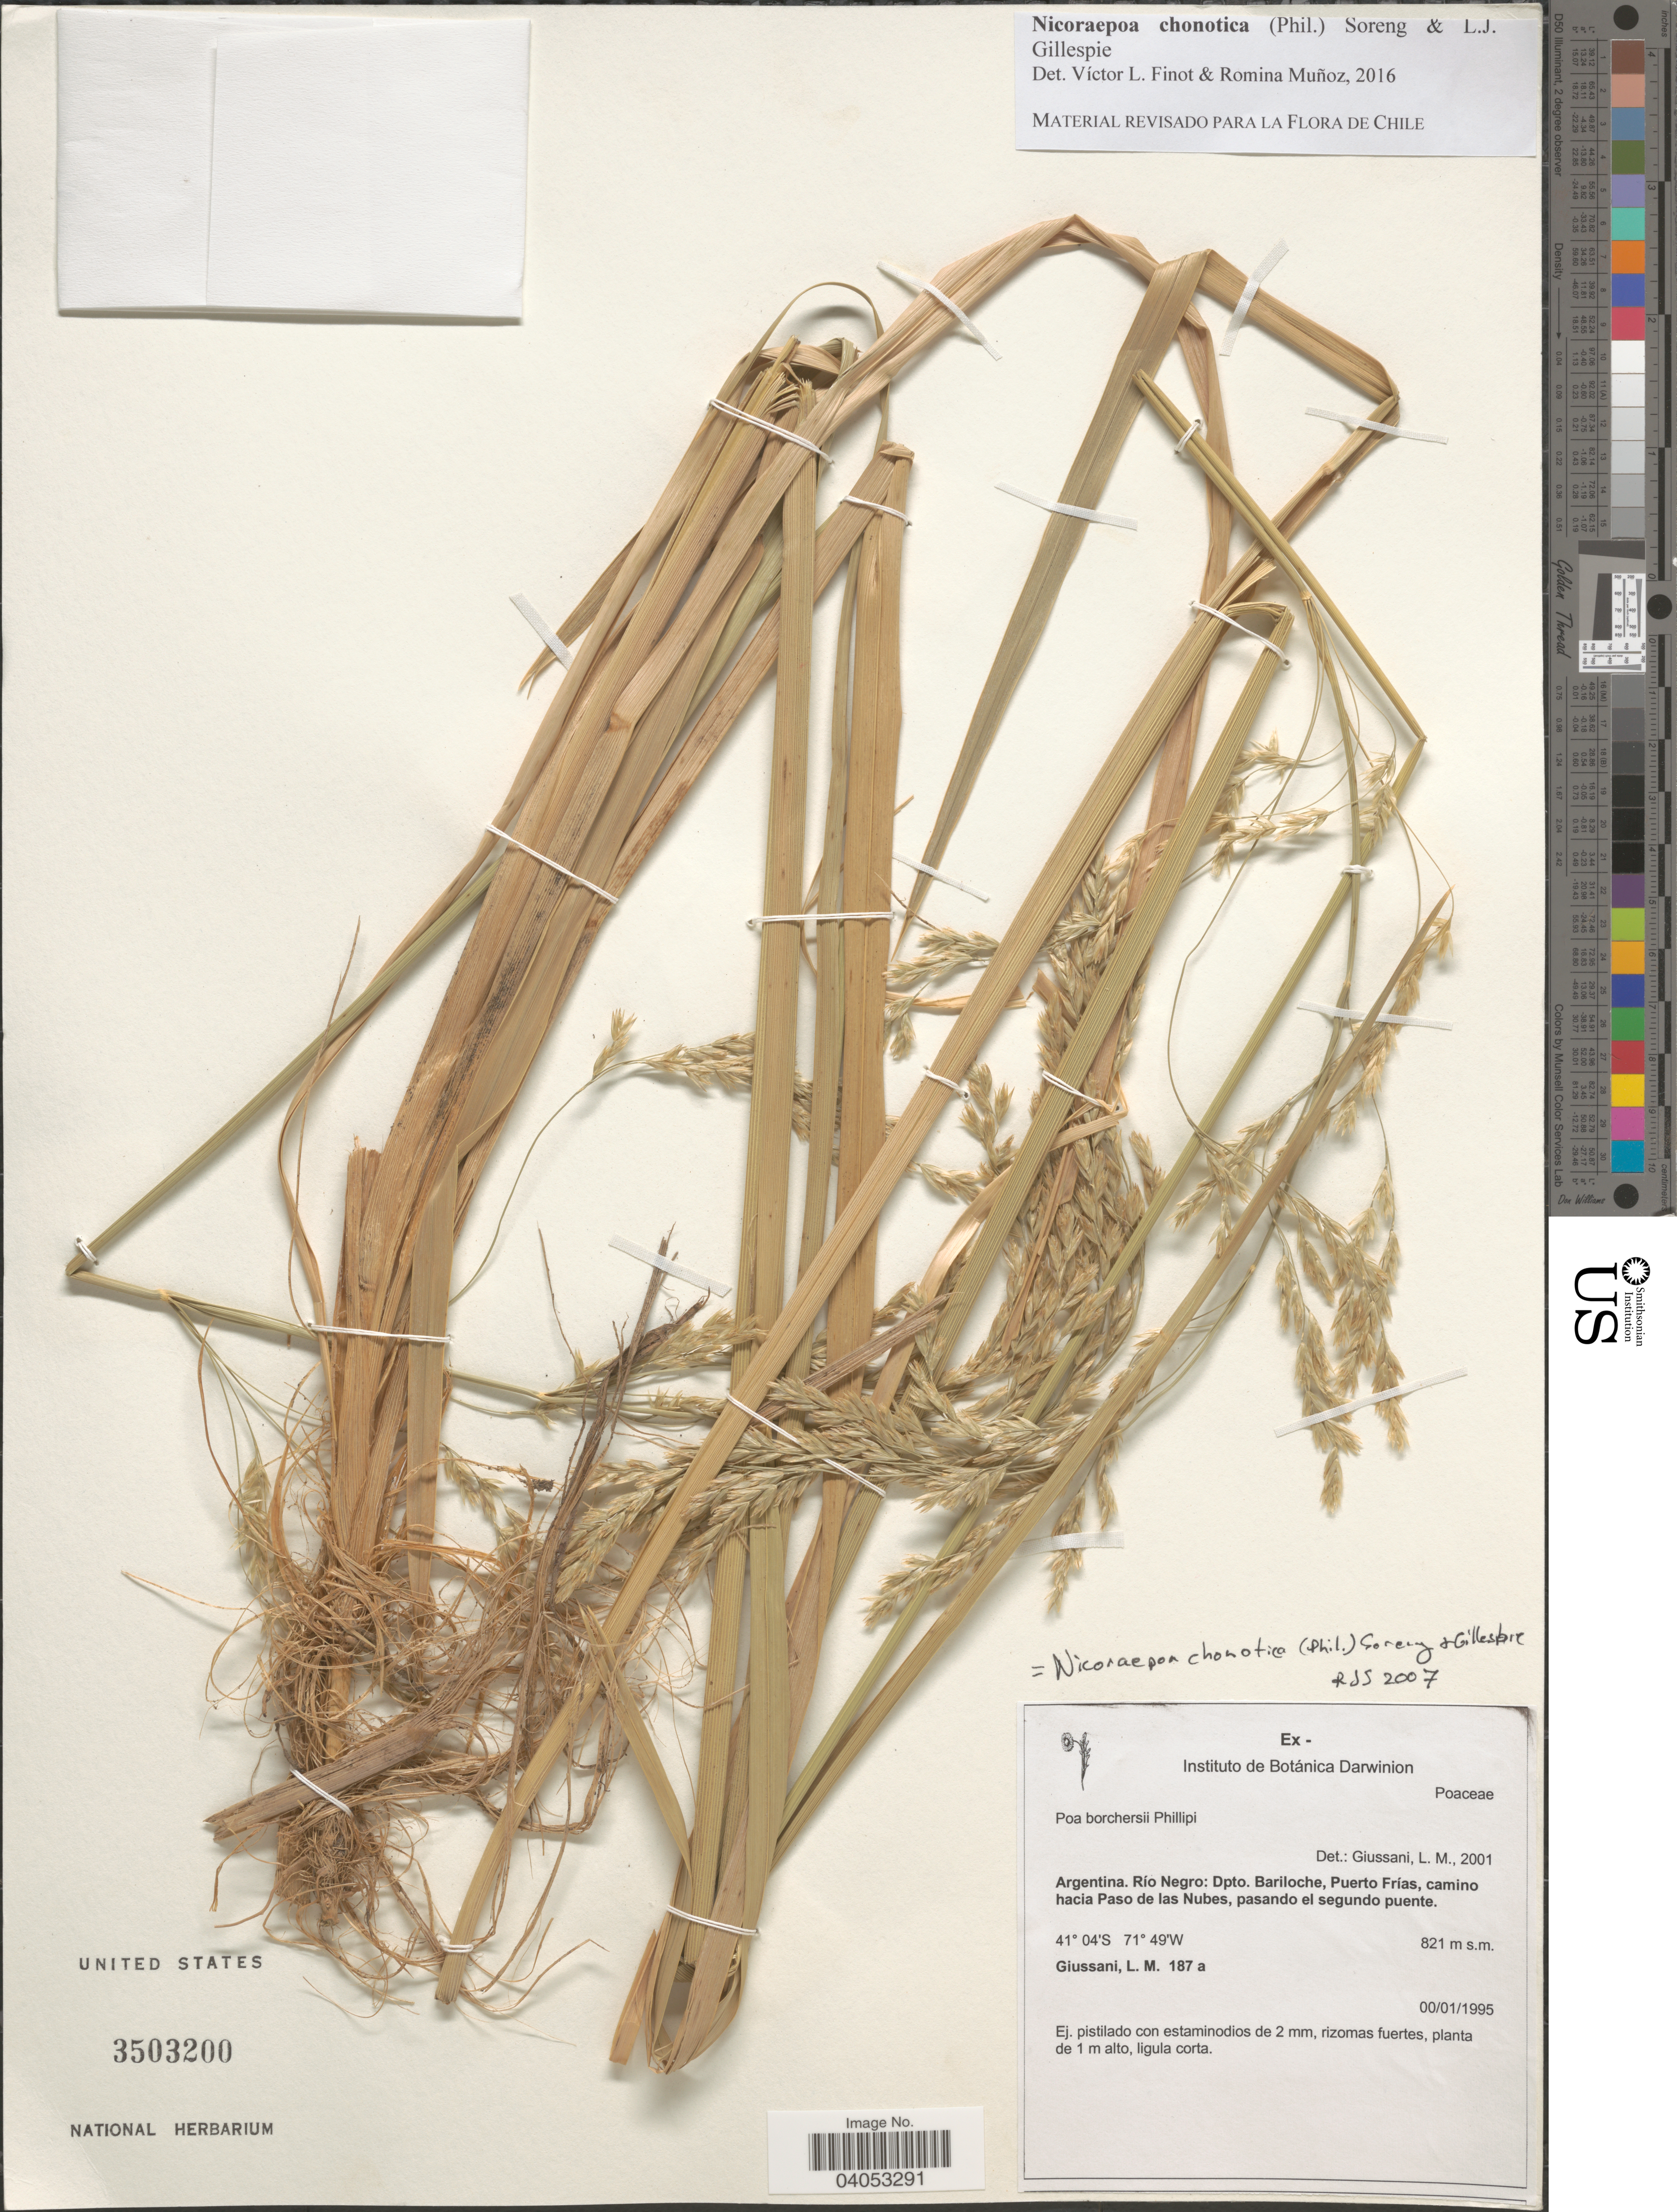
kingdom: Plantae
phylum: Tracheophyta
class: Liliopsida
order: Poales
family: Poaceae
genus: Nicoraepoa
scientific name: Nicoraepoa chonotica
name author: (Phil.) Soreng & L.J. Gillespie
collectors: L. Giussani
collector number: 187a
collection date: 1995-01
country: Argentina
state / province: Rio Negro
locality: Dpto. Bariloche, Puerto Frías, camino hacia Paso de las Nubes, pasando el segundo puente.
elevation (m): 821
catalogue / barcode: US 3503200